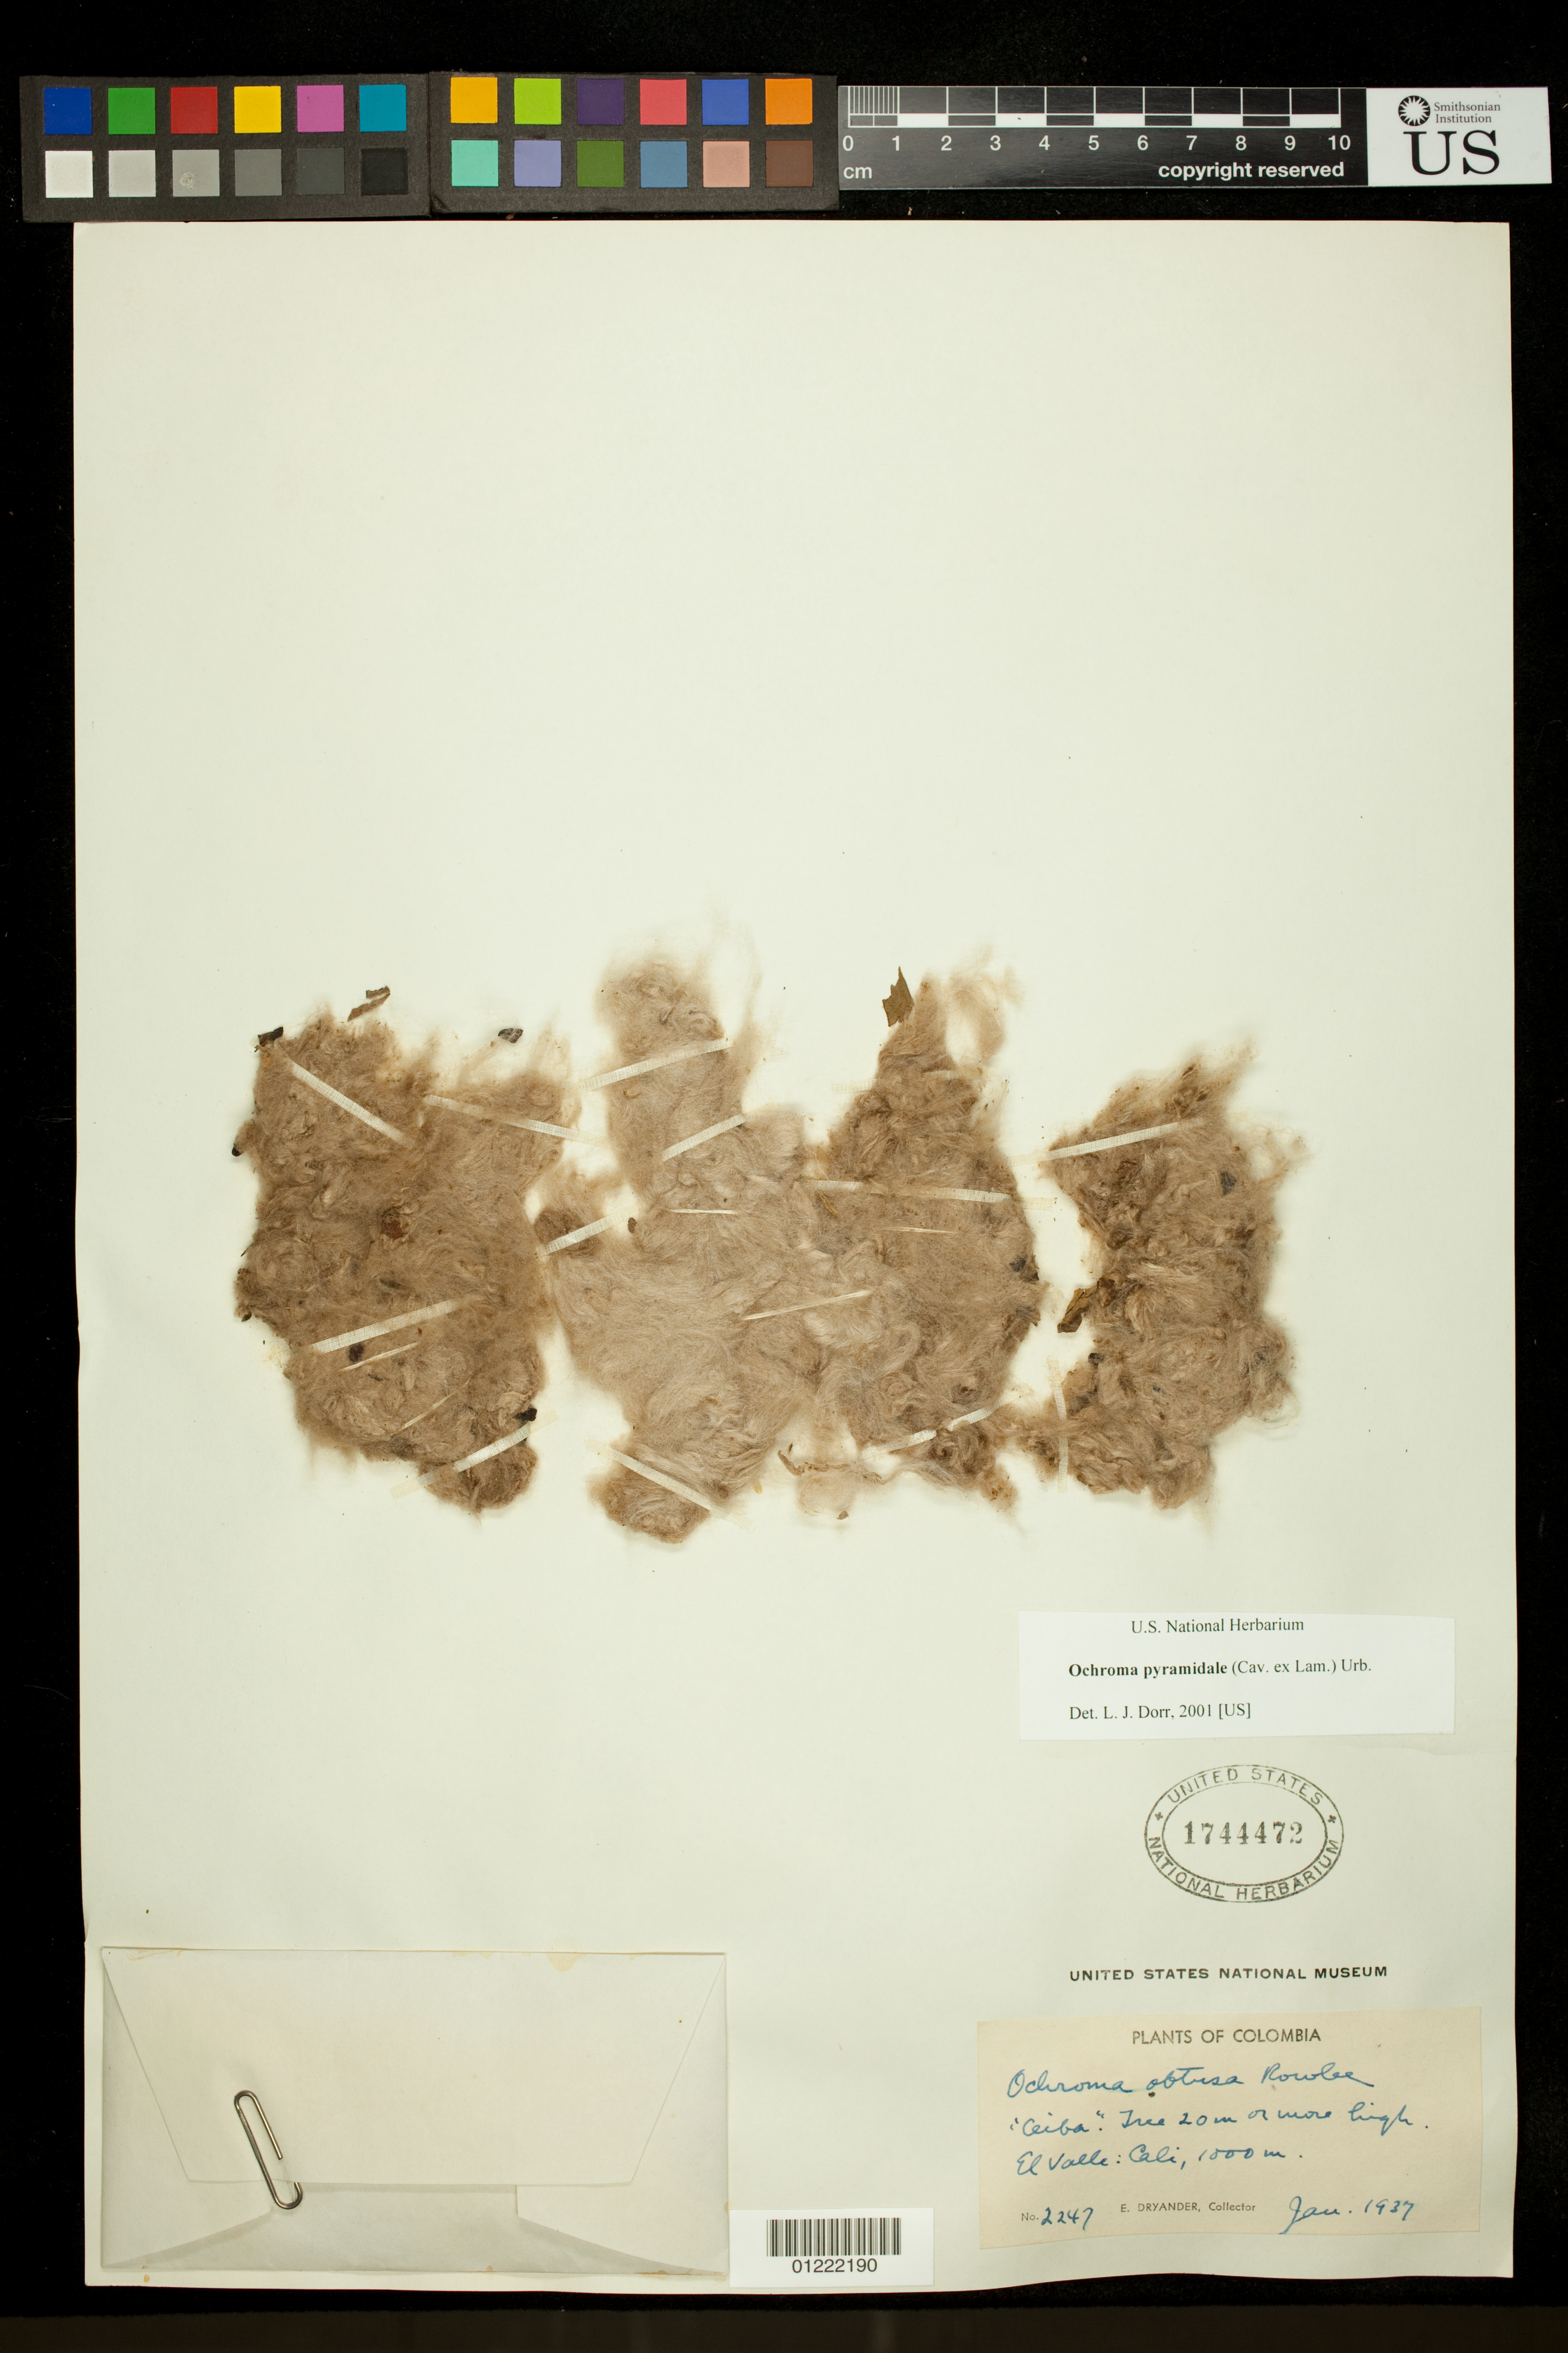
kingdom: Plantae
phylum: Tracheophyta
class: Magnoliopsida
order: Malvales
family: Malvaceae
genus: Ochroma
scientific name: Ochroma pyramidale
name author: (Cav. ex Lam.) Urb.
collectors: E. I. Dryander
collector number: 2247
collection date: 1937-01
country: Colombia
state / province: Valle del Cauca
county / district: Cali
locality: El Valle: Cali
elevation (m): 1000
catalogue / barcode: US 1744472